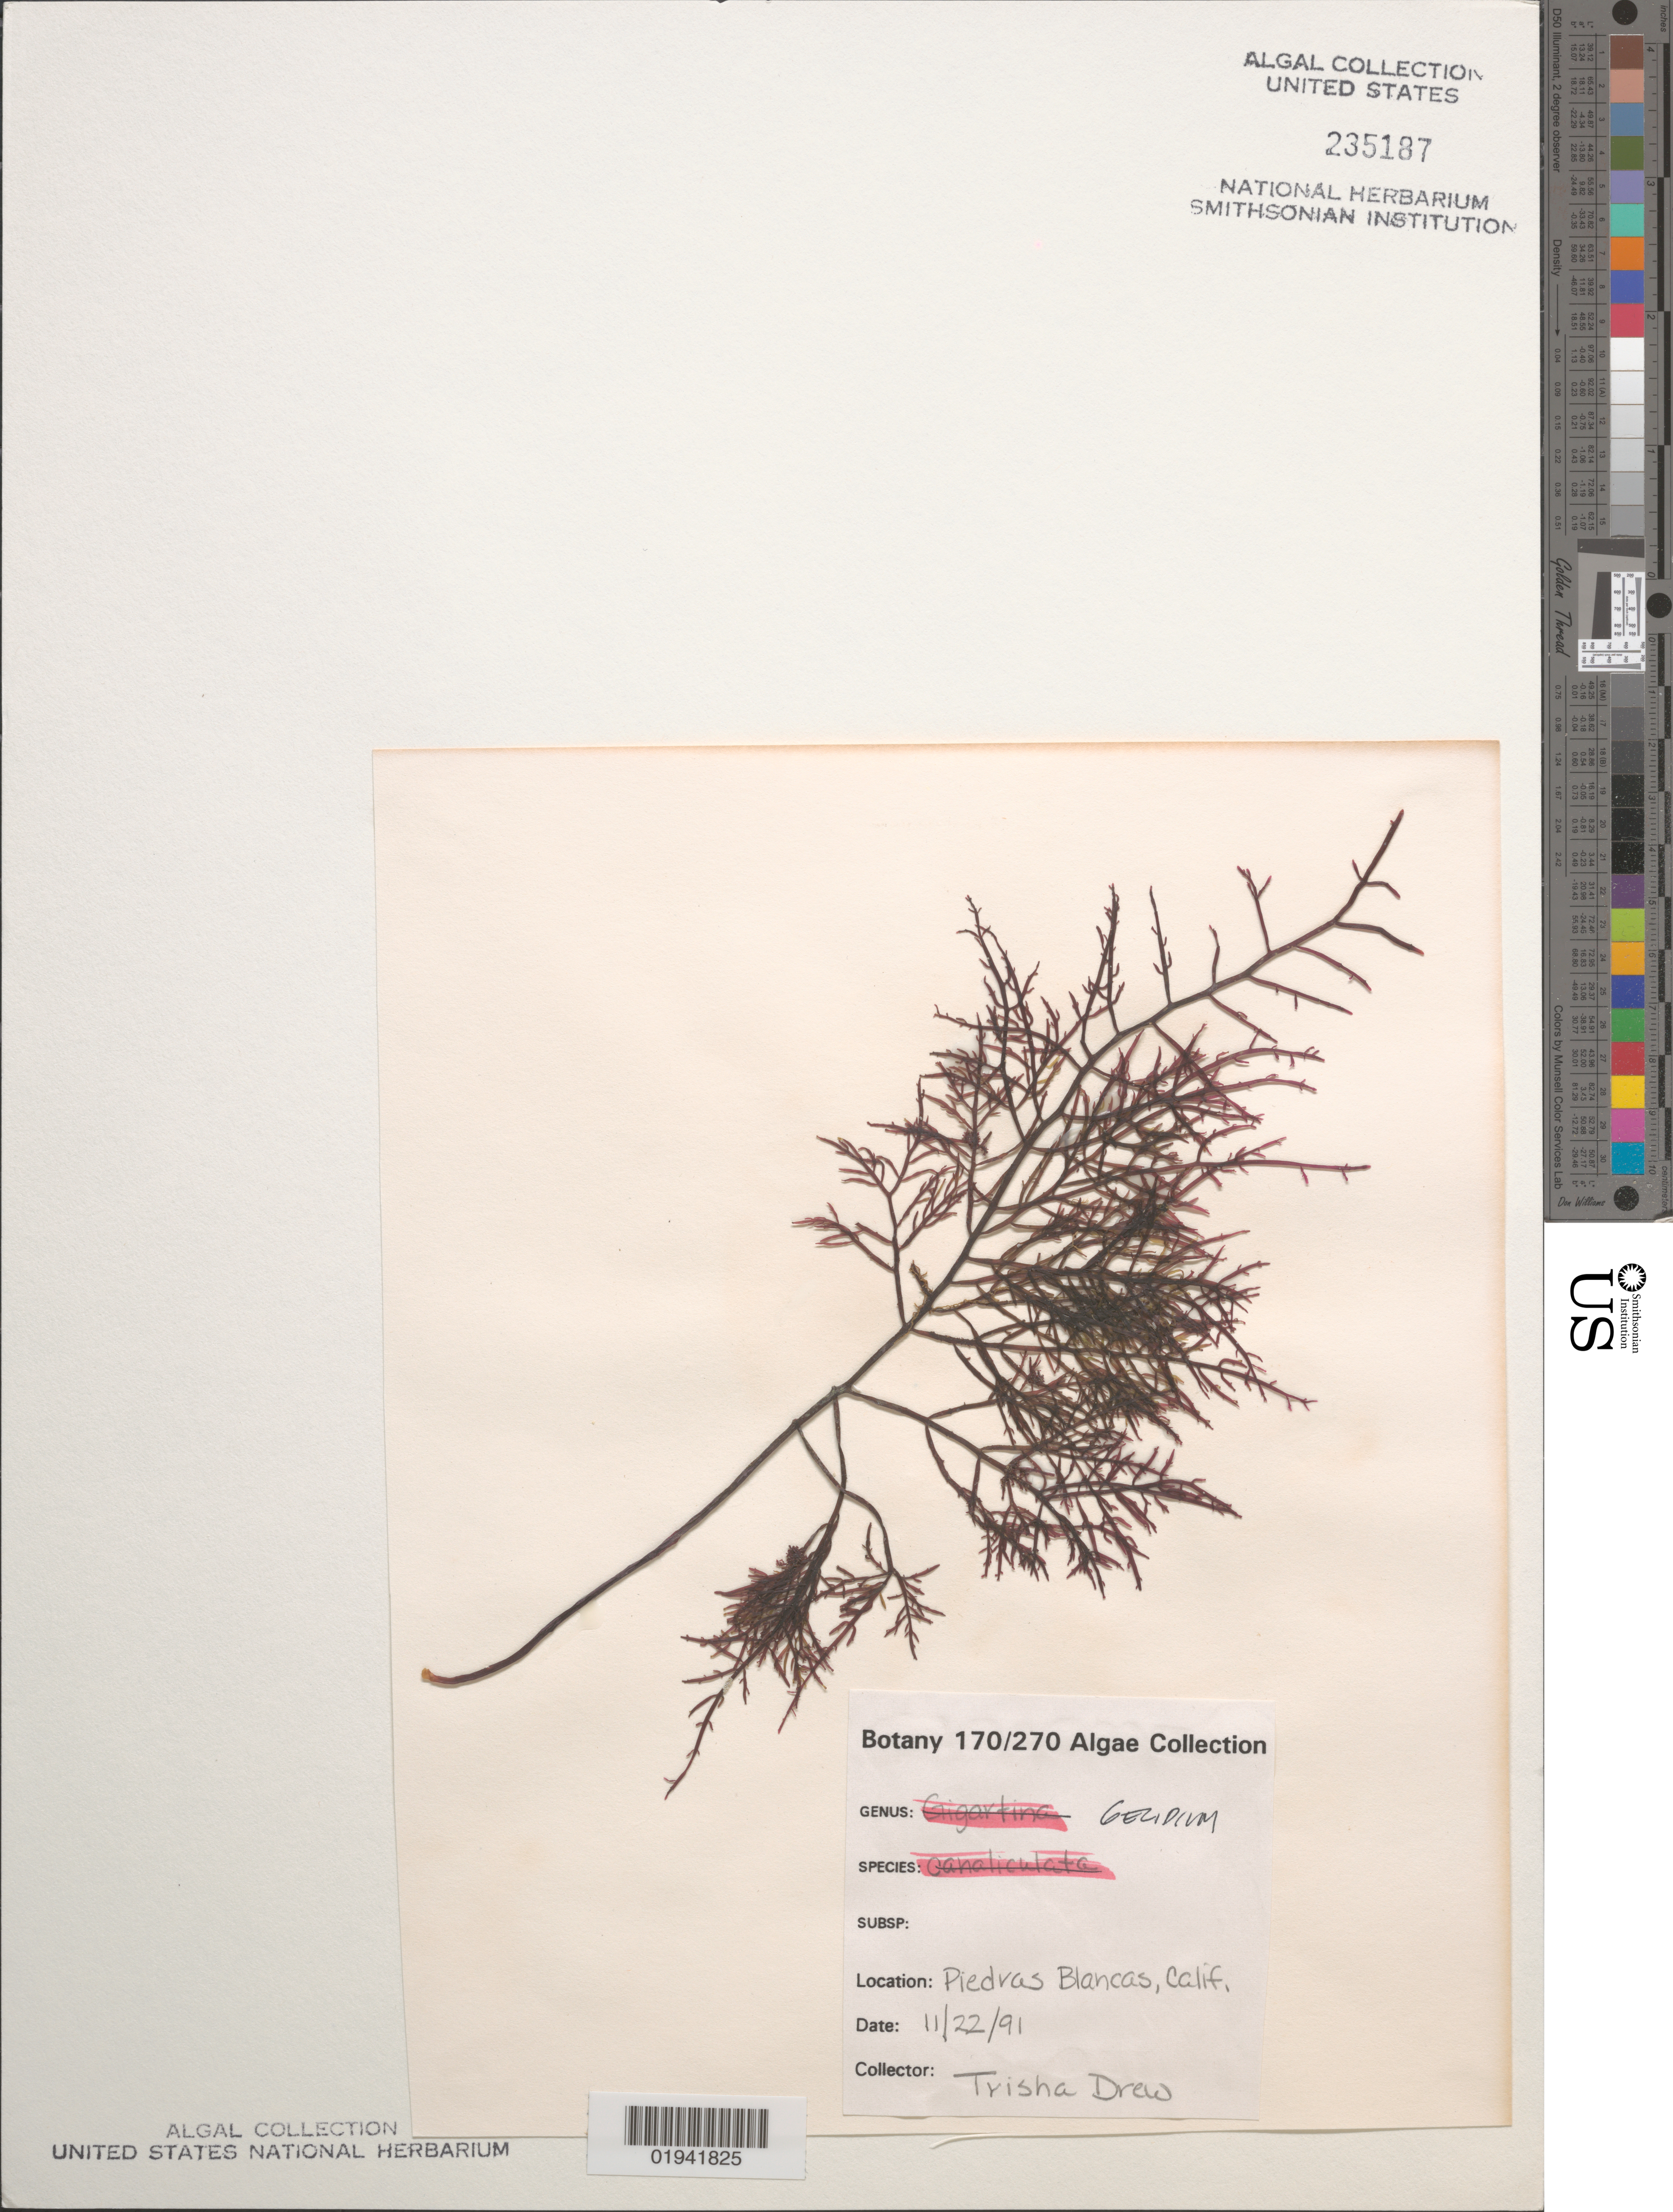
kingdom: Plantae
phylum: Rhodophyta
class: Florideophyceae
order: Gelidiales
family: Gelidiaceae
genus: Gelidium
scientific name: Gelidium sp.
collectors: T. Drew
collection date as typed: Transcribed d/m/y: 22/11/91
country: United States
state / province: California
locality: Piedras Blancas.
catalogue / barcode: US 235187